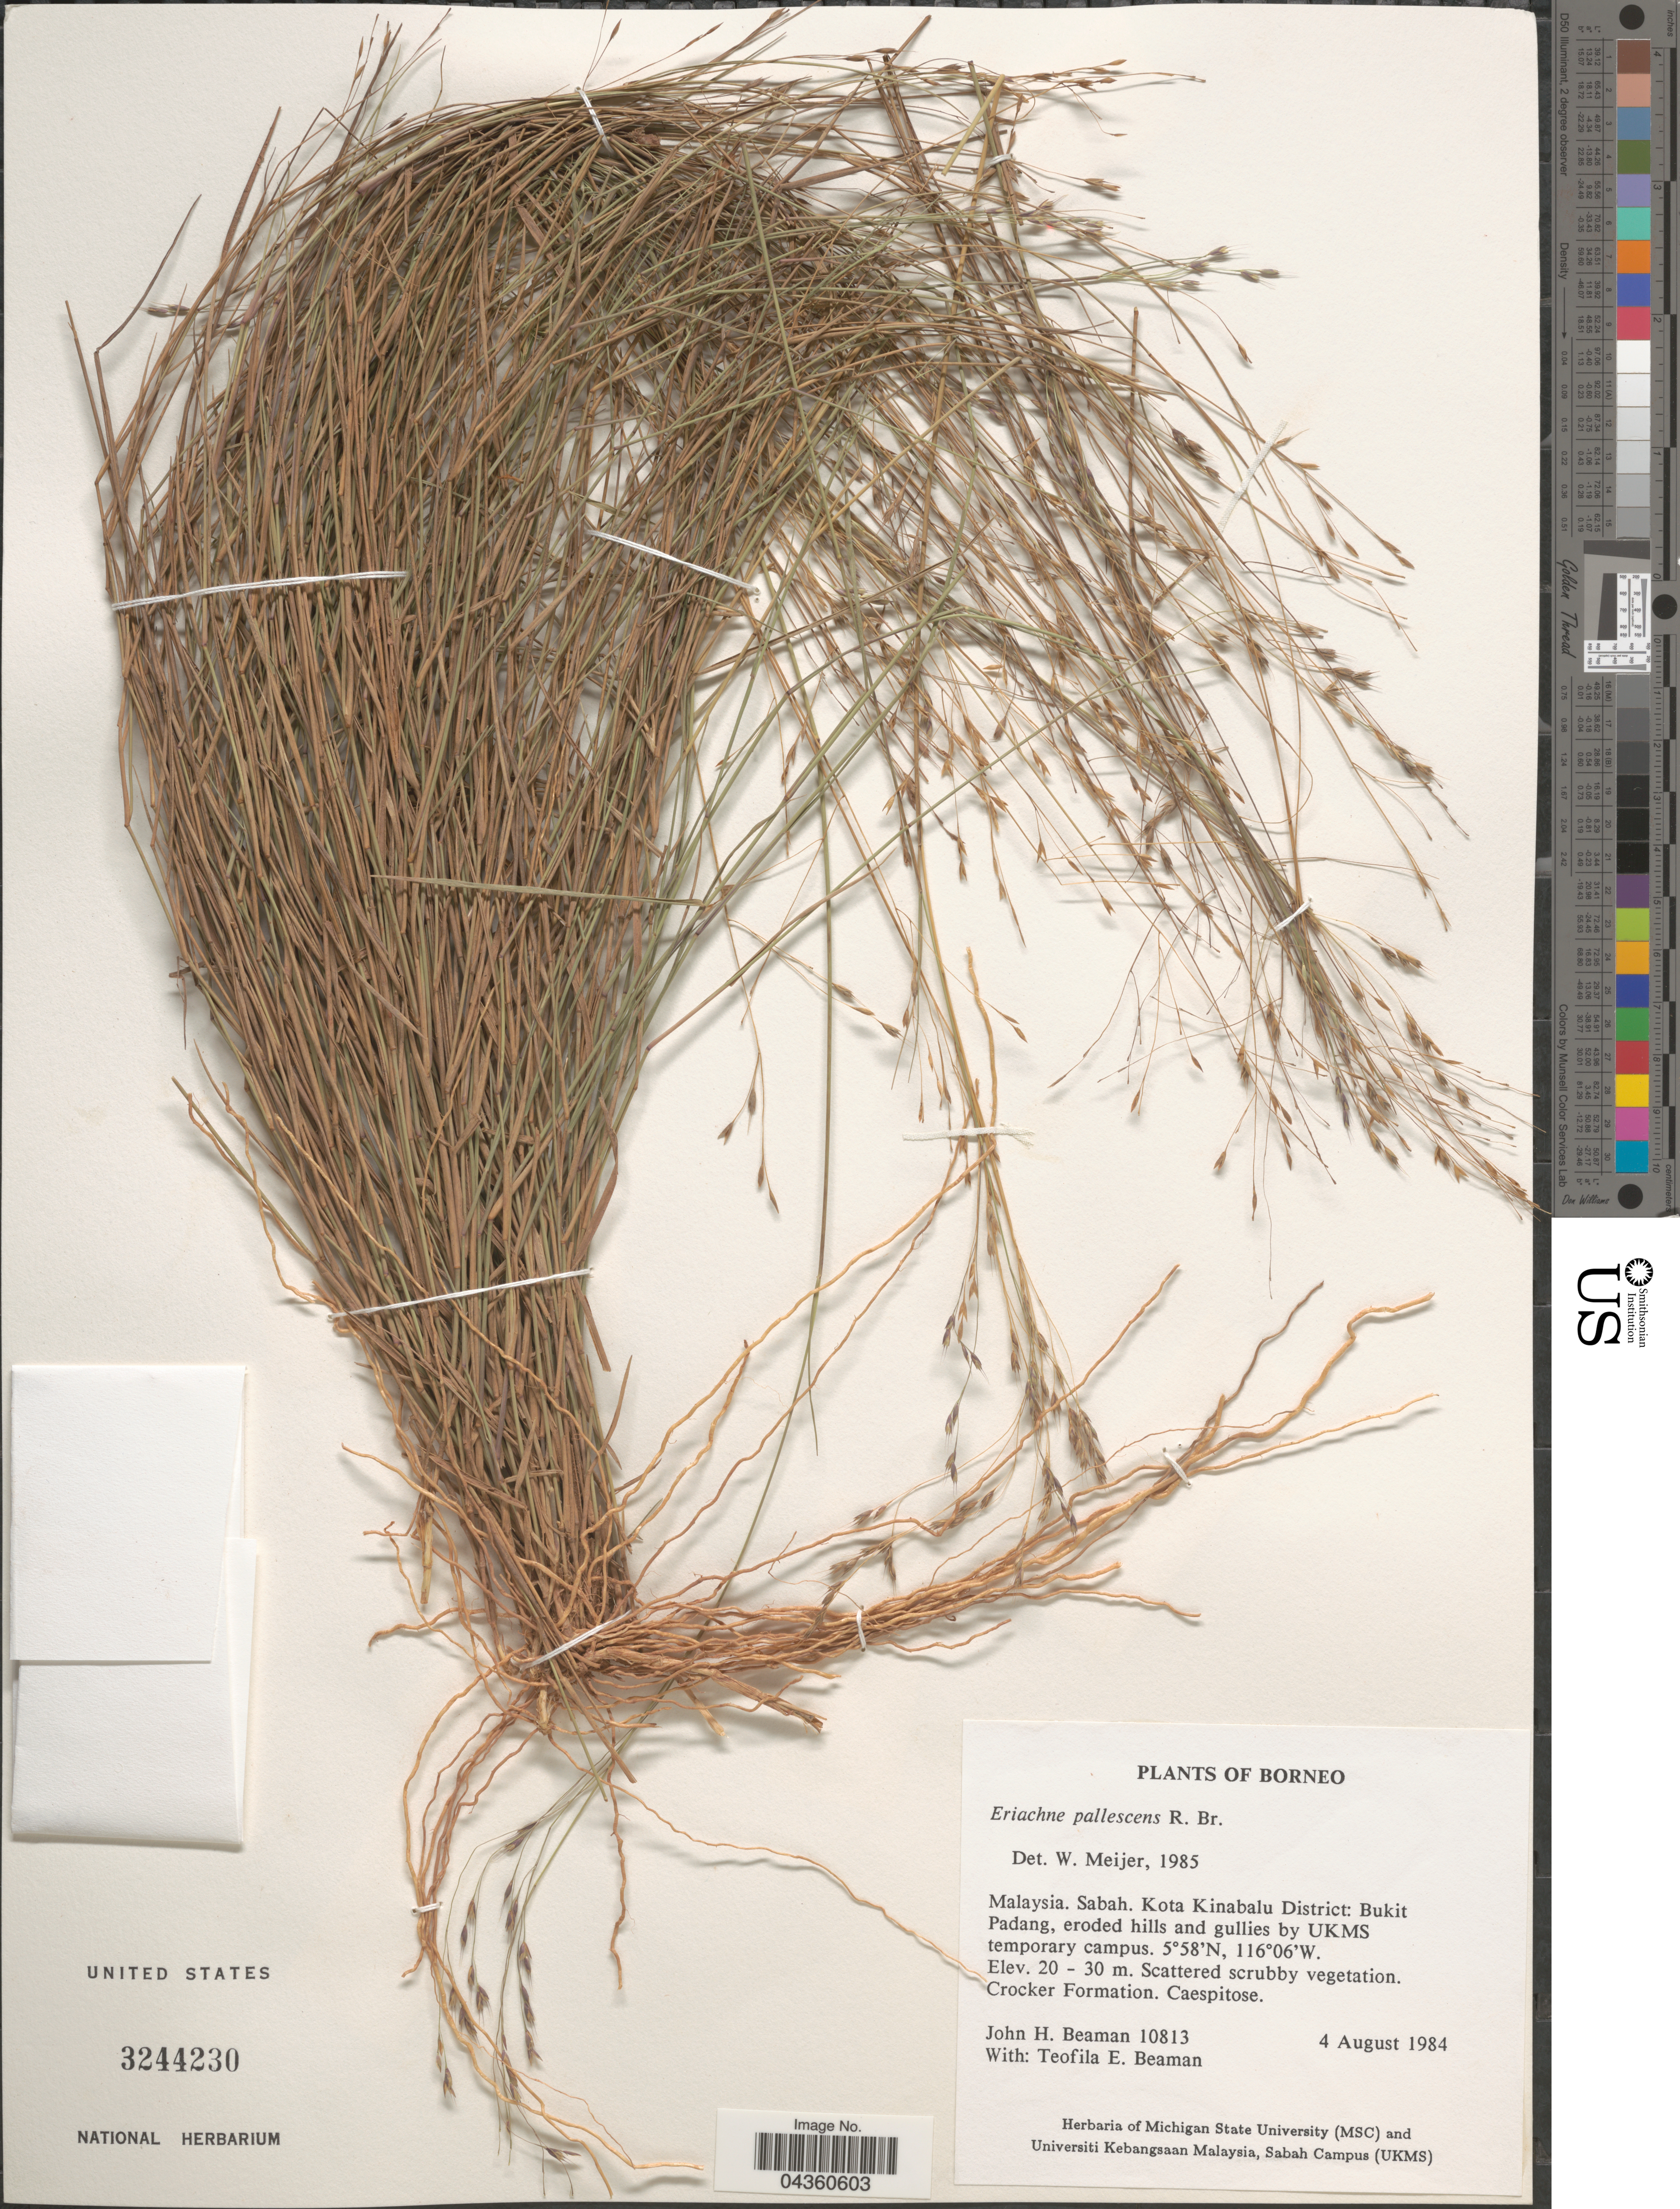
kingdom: Plantae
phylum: Tracheophyta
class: Liliopsida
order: Poales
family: Poaceae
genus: Eriachne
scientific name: Eriachne pallescens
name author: R. Br.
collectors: J. H. Beaman & T. E. Beaman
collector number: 10813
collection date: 1984-08-04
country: Malaysia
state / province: Sabah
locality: Borneo. Kota Kinabalu District: Bukit Padang, eroded hills and gullies by UKMS temporary campus. Crocker Formation.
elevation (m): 20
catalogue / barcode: US 3244230